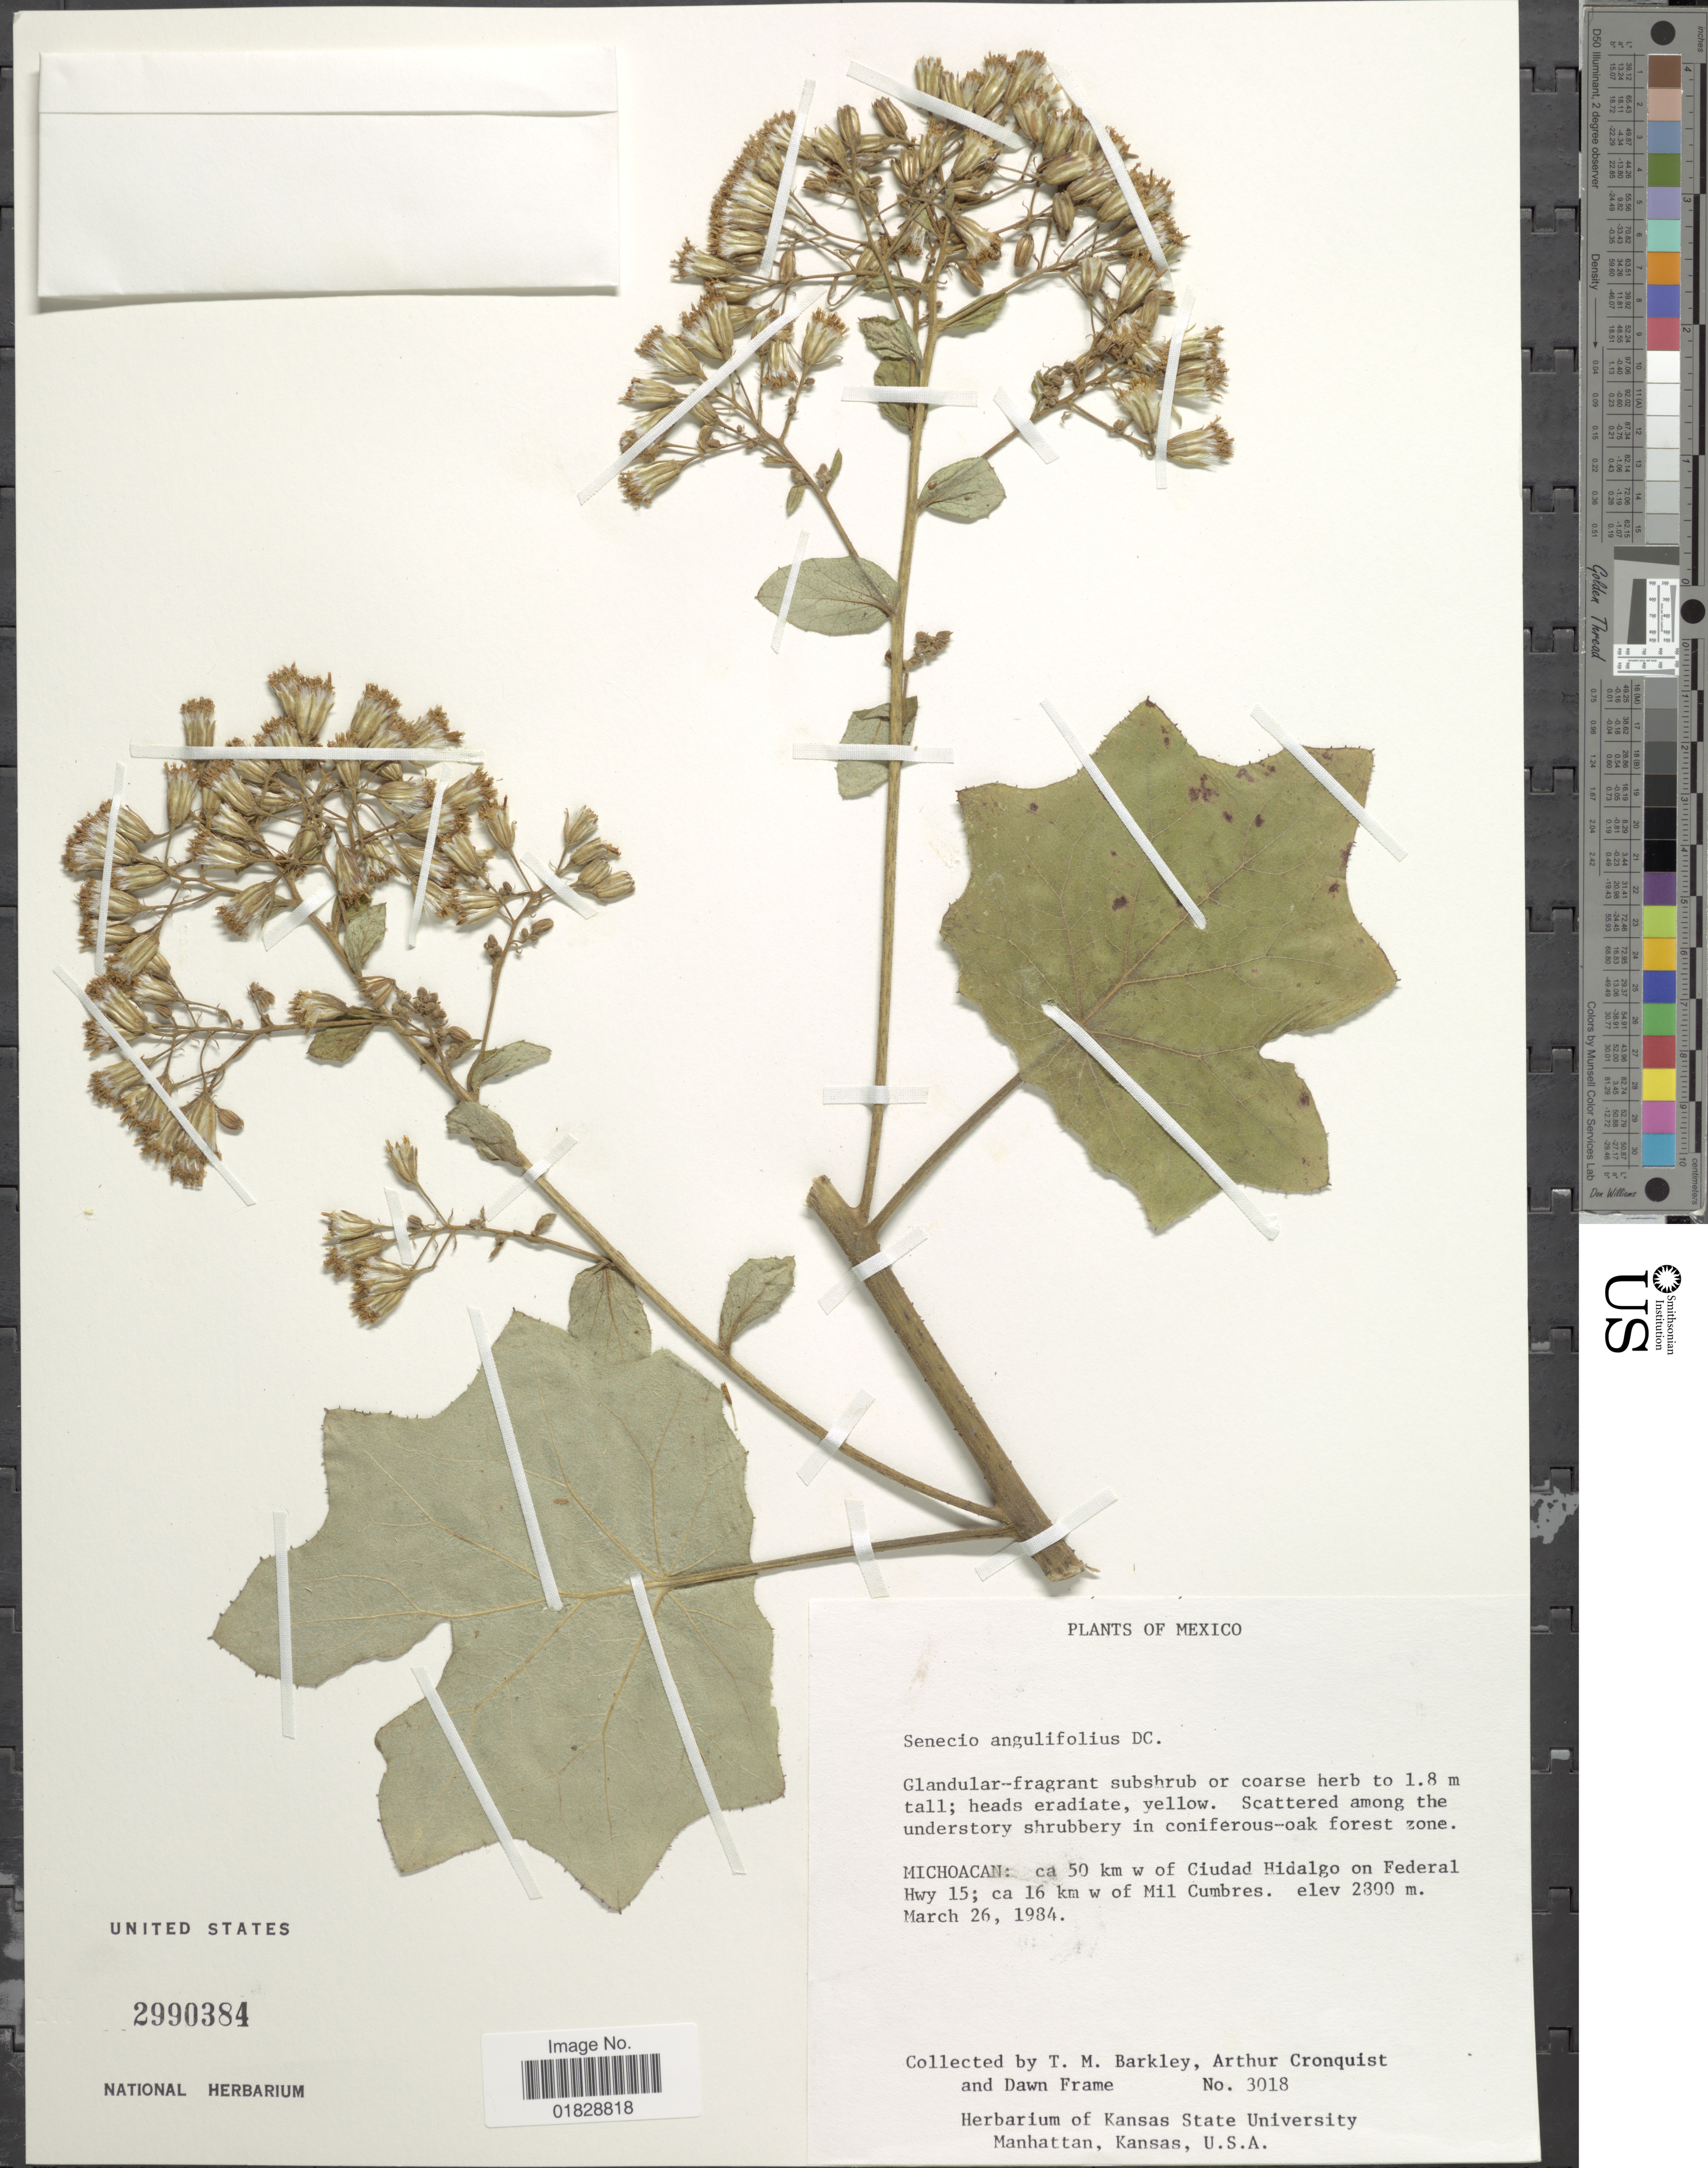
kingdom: Plantae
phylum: Tracheophyta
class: Magnoliopsida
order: Asterales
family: Asteraceae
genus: Roldana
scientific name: Roldana angulifolia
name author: (DC.) H. Rob. & Brettell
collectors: T. M. Barkley, A. J. Cronquist & D. Frame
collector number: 3018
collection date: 1984-03-26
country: Mexico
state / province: Michoacán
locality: Michoacan: ca 50 km w of Ciudad Hidalgo on Federal Hwy 15; ca 16 km w of Mil Cumbres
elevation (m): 2300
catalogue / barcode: US 2990384